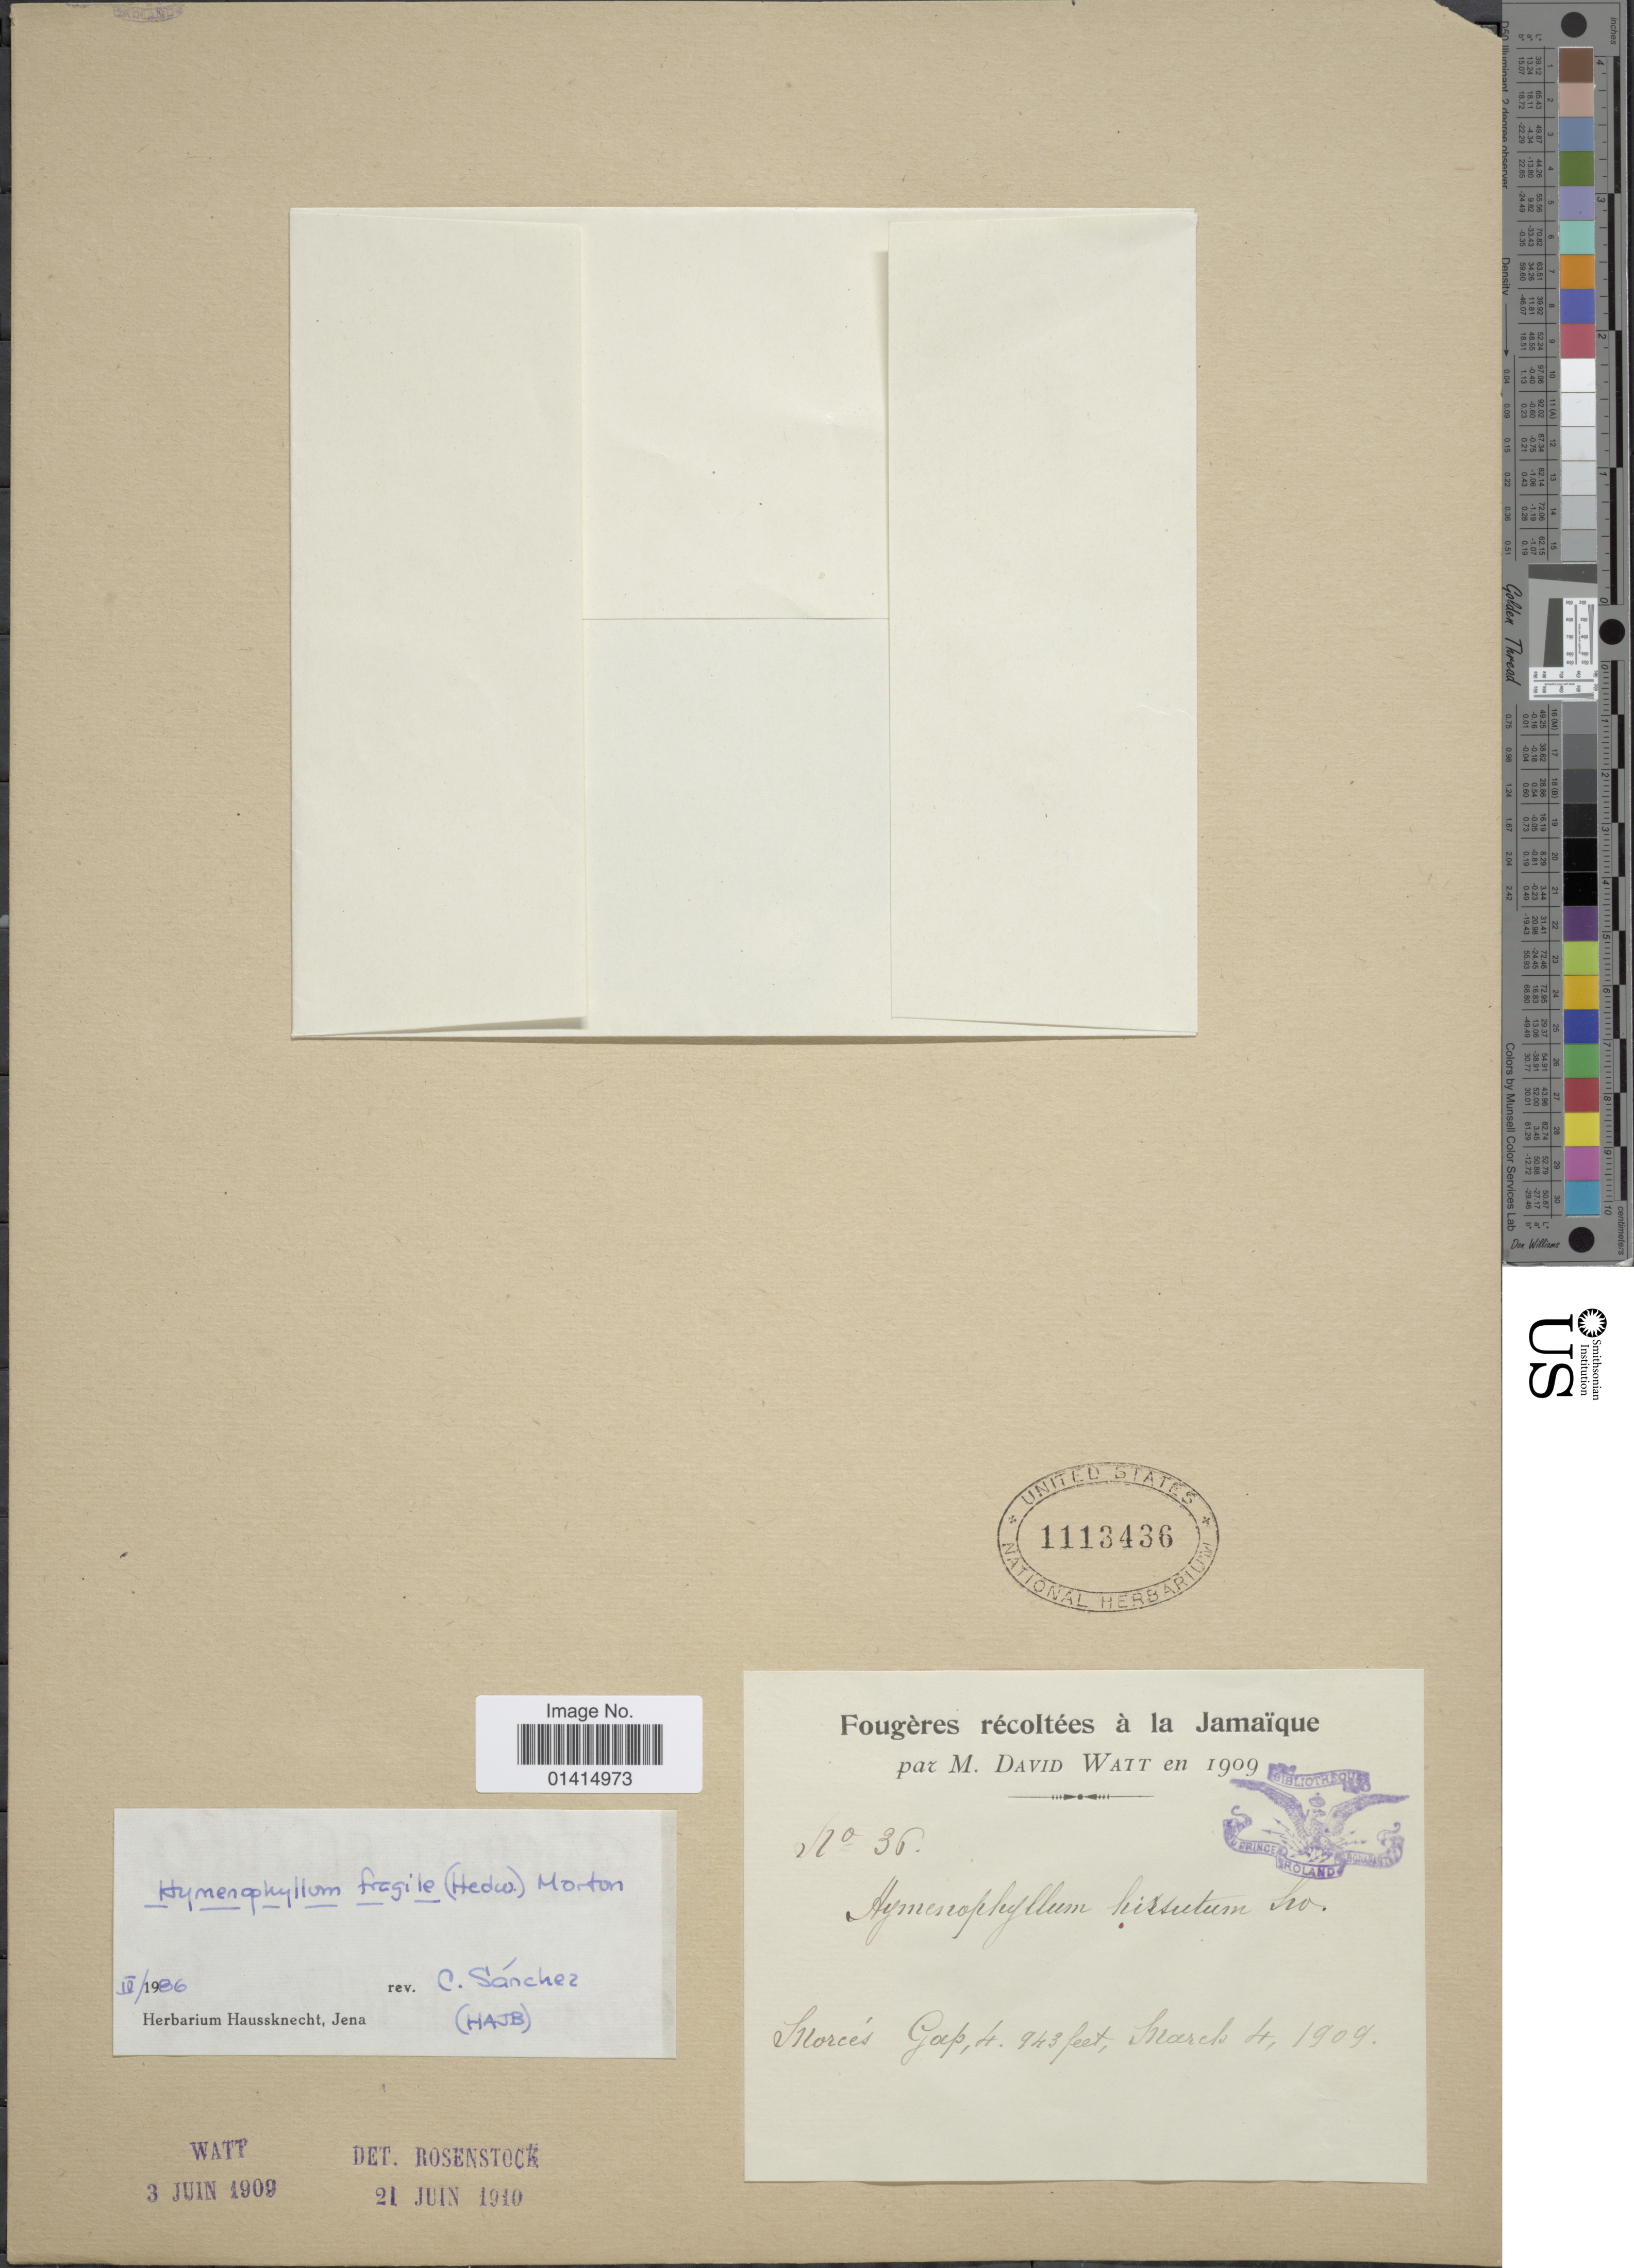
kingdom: Plantae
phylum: Tracheophyta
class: Polypodiopsida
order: Hymenophyllales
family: Hymenophyllaceae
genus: Hymenophyllum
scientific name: Hymenophyllum fragile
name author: (Hedw.) C.V. Morton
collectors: M. Watt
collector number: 36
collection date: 1909-03-04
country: Jamaica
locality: Morcés Gap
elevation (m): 1507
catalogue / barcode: US 1113436